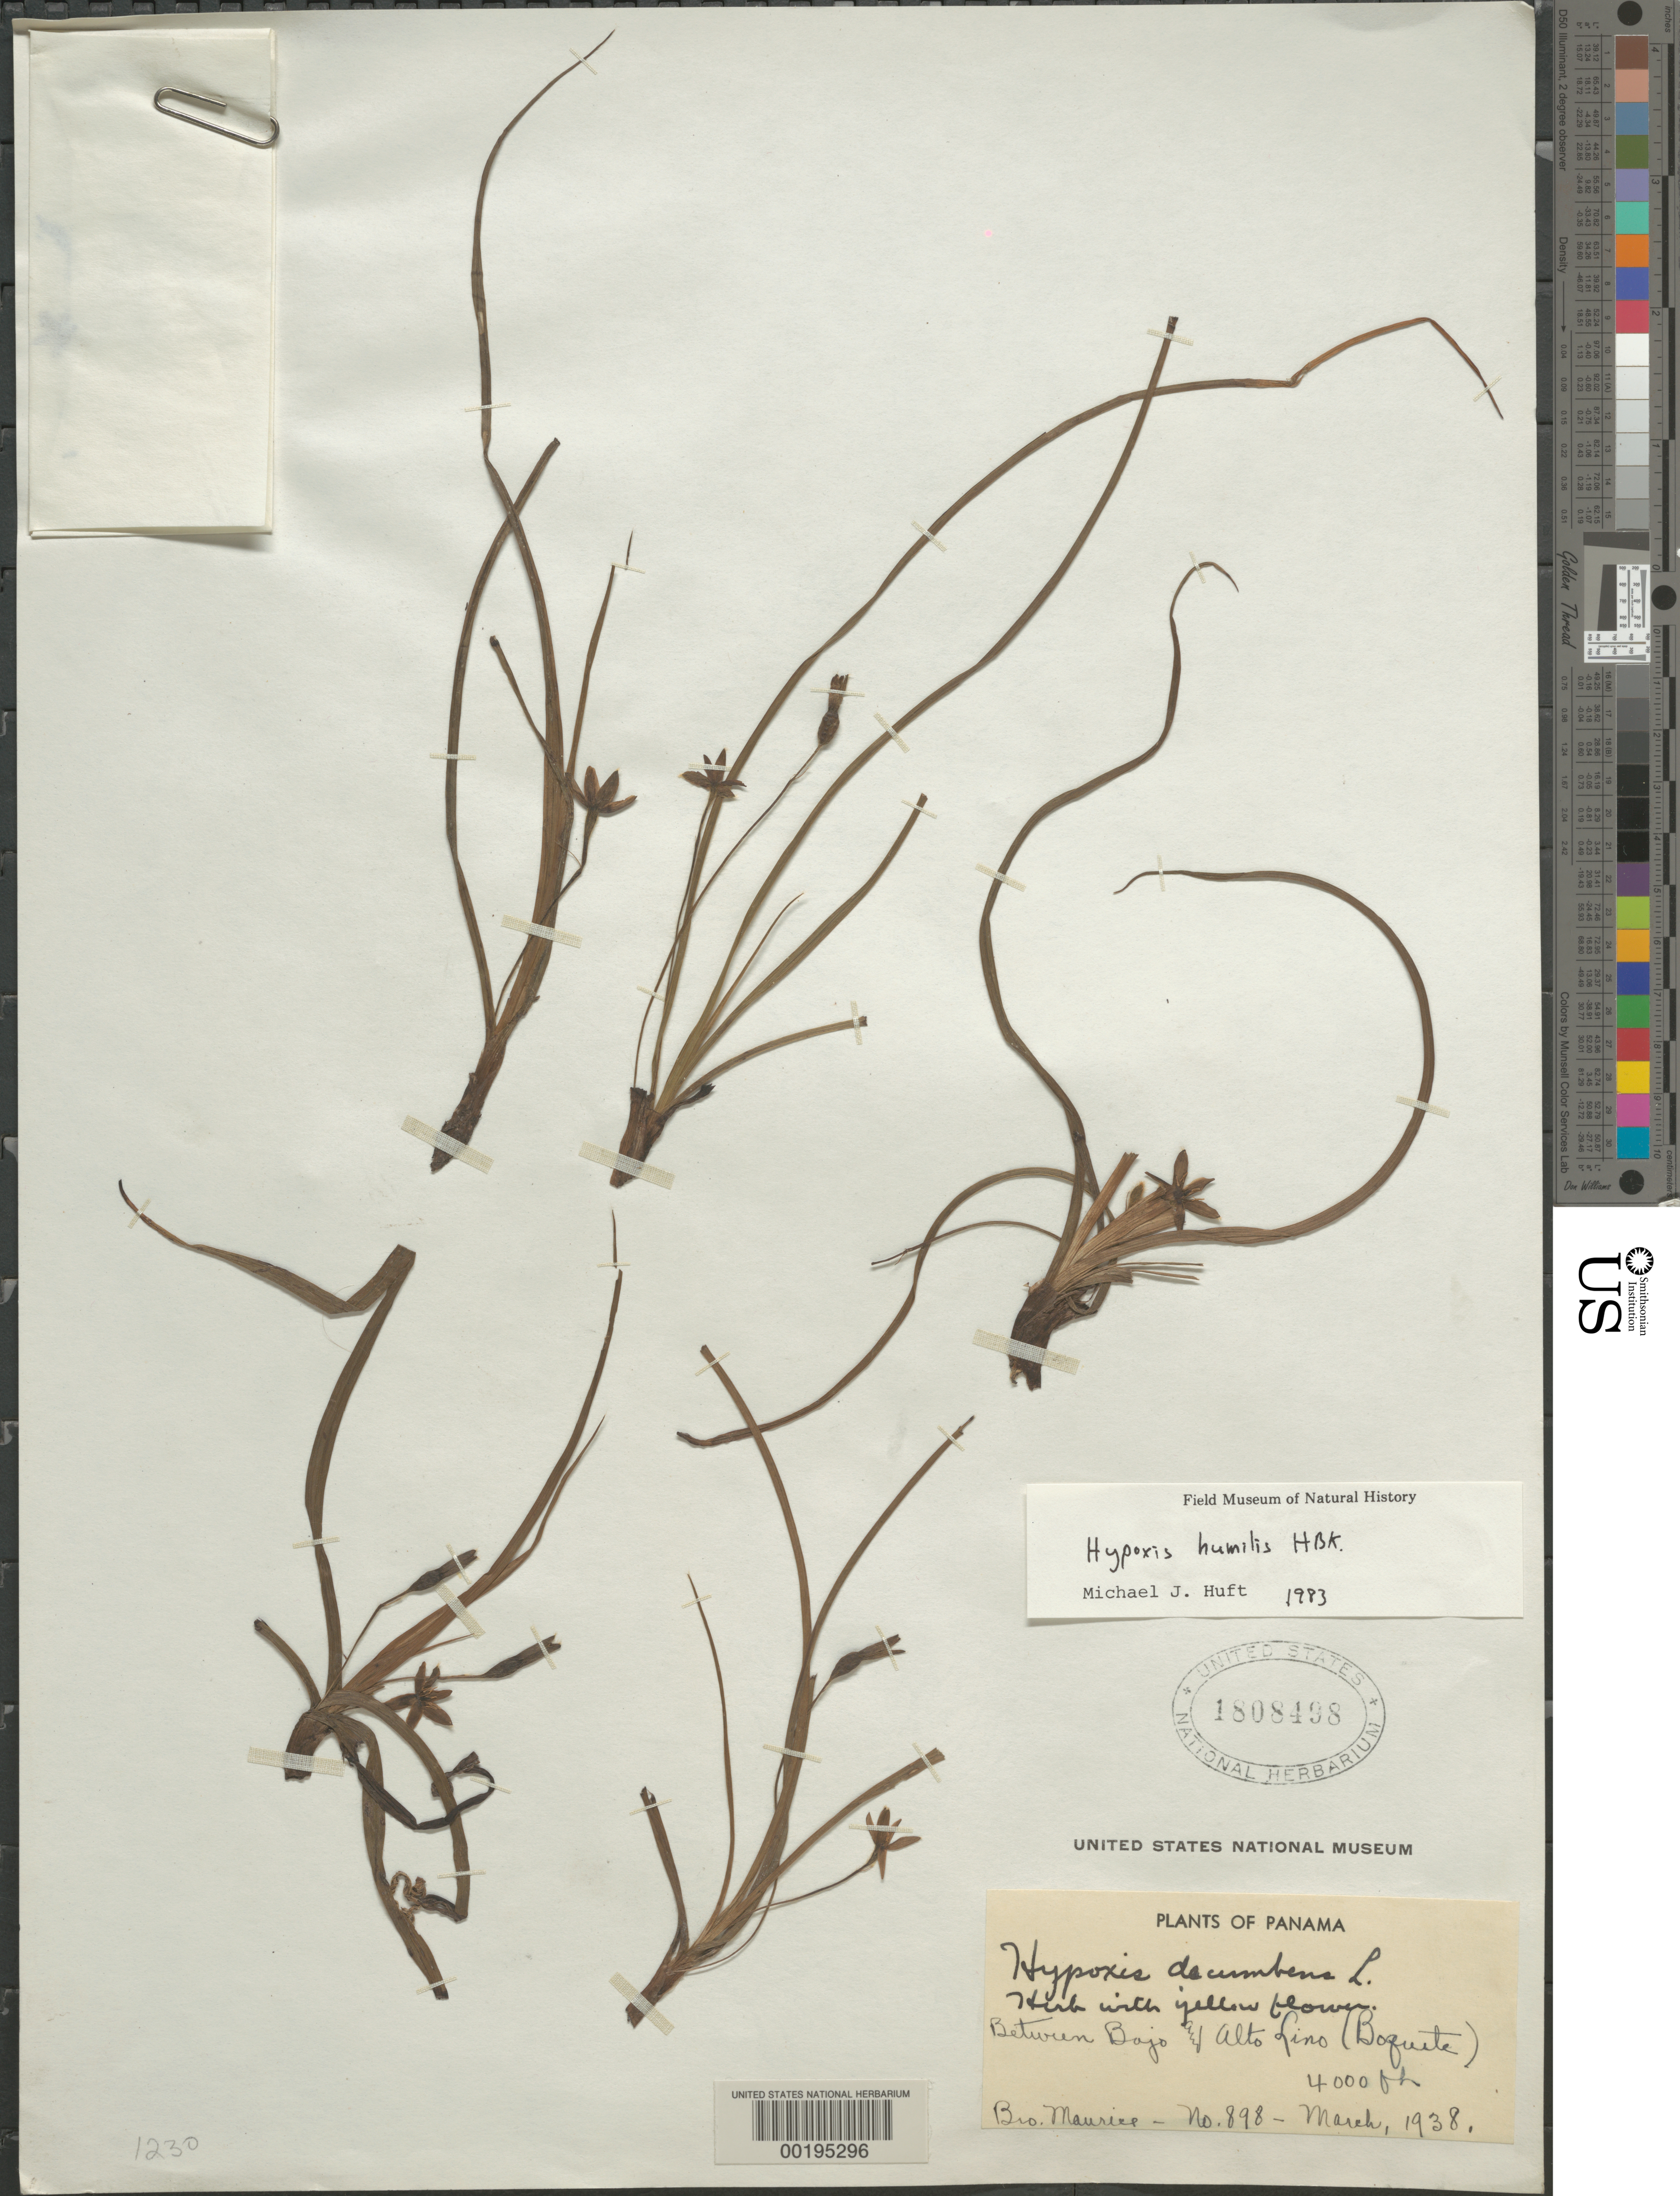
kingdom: Plantae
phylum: Tracheophyta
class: Liliopsida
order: Asparagales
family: Hypoxidaceae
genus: Hypoxis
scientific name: Hypoxis humilis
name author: Tharp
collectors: B. Maurice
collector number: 898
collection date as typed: Mar 1938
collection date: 1938-03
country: Panama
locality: Between Bajo and Alto Lino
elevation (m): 1219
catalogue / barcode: US 1808498